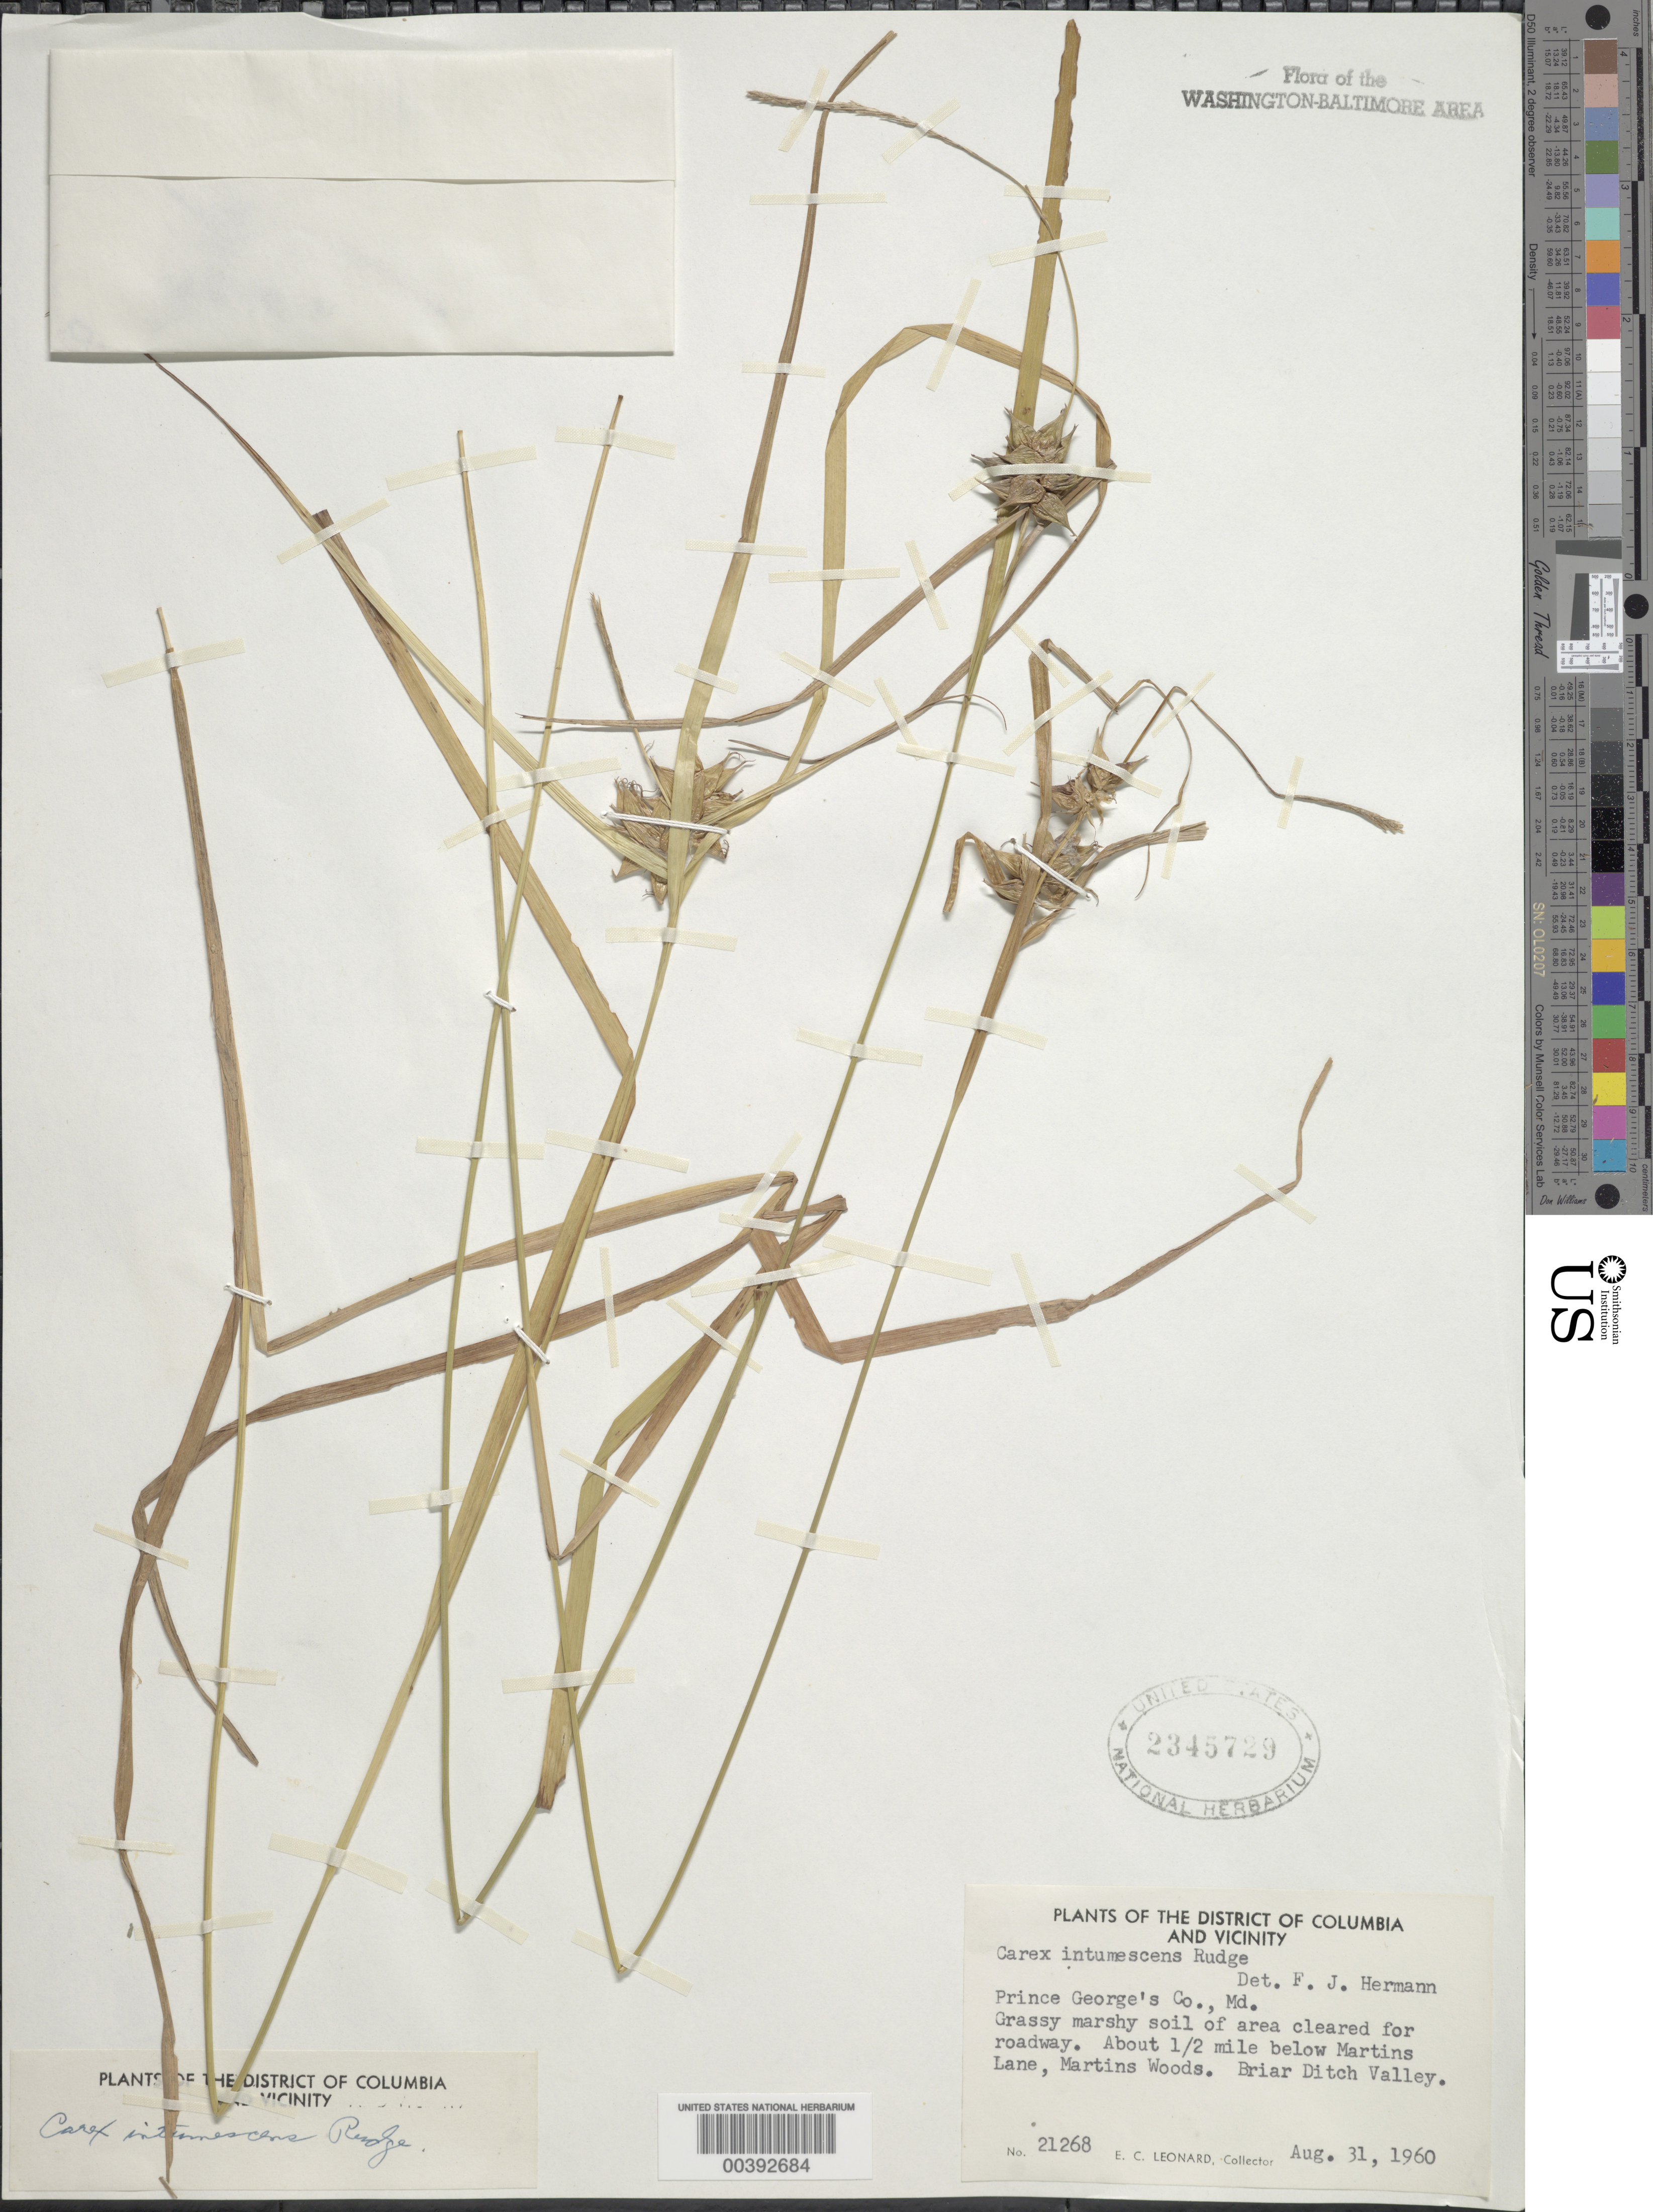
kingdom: Plantae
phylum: Tracheophyta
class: Liliopsida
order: Poales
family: Cyperaceae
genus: Carex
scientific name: Carex intumescens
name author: Rudge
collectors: E. C. Leonard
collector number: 21268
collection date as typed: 31 Aug 1960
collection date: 1960-08-31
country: United States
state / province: Maryland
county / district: Prince George's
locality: Below Martins Lane, Briar Ditch Valley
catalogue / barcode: US 2345729